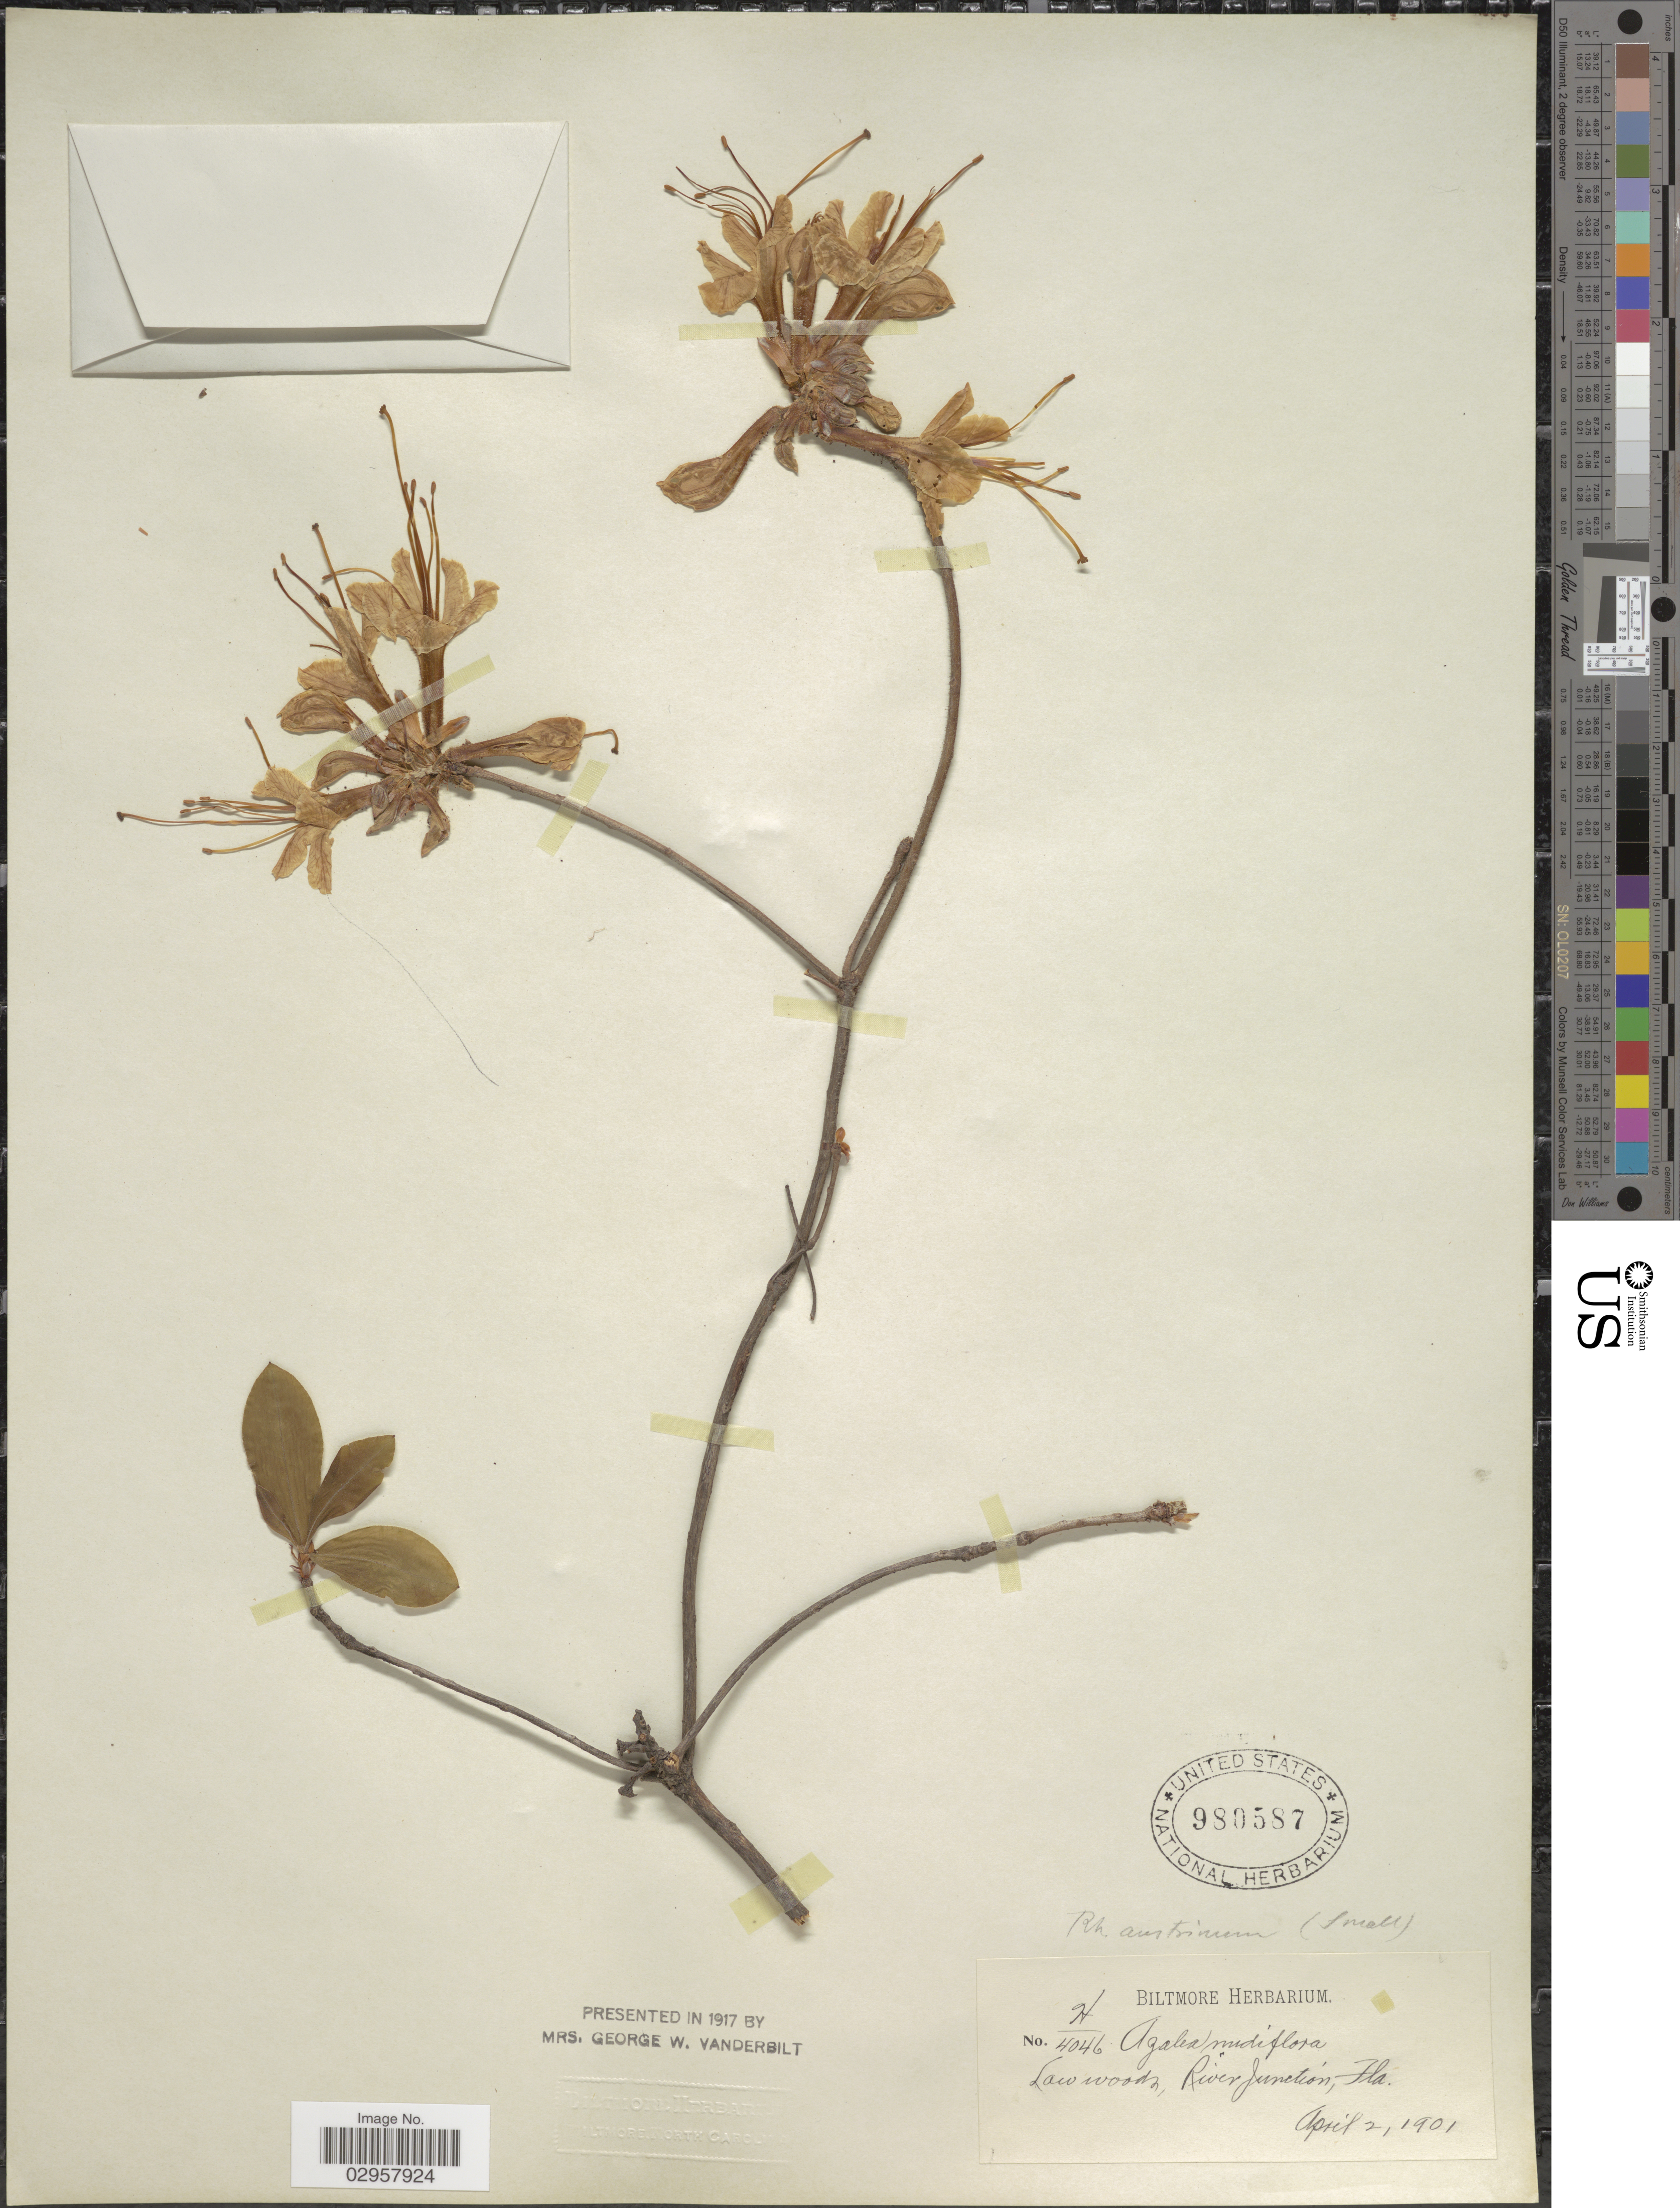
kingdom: Plantae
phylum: Tracheophyta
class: Magnoliopsida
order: Ericales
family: Ericaceae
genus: Rhododendron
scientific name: Rhododendron atlanticum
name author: (Ashe) Rehder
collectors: ex herb. Biltmore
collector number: H/4046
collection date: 1901-04-02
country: United States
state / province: Florida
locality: Low woods, River Junction.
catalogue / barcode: US 980587